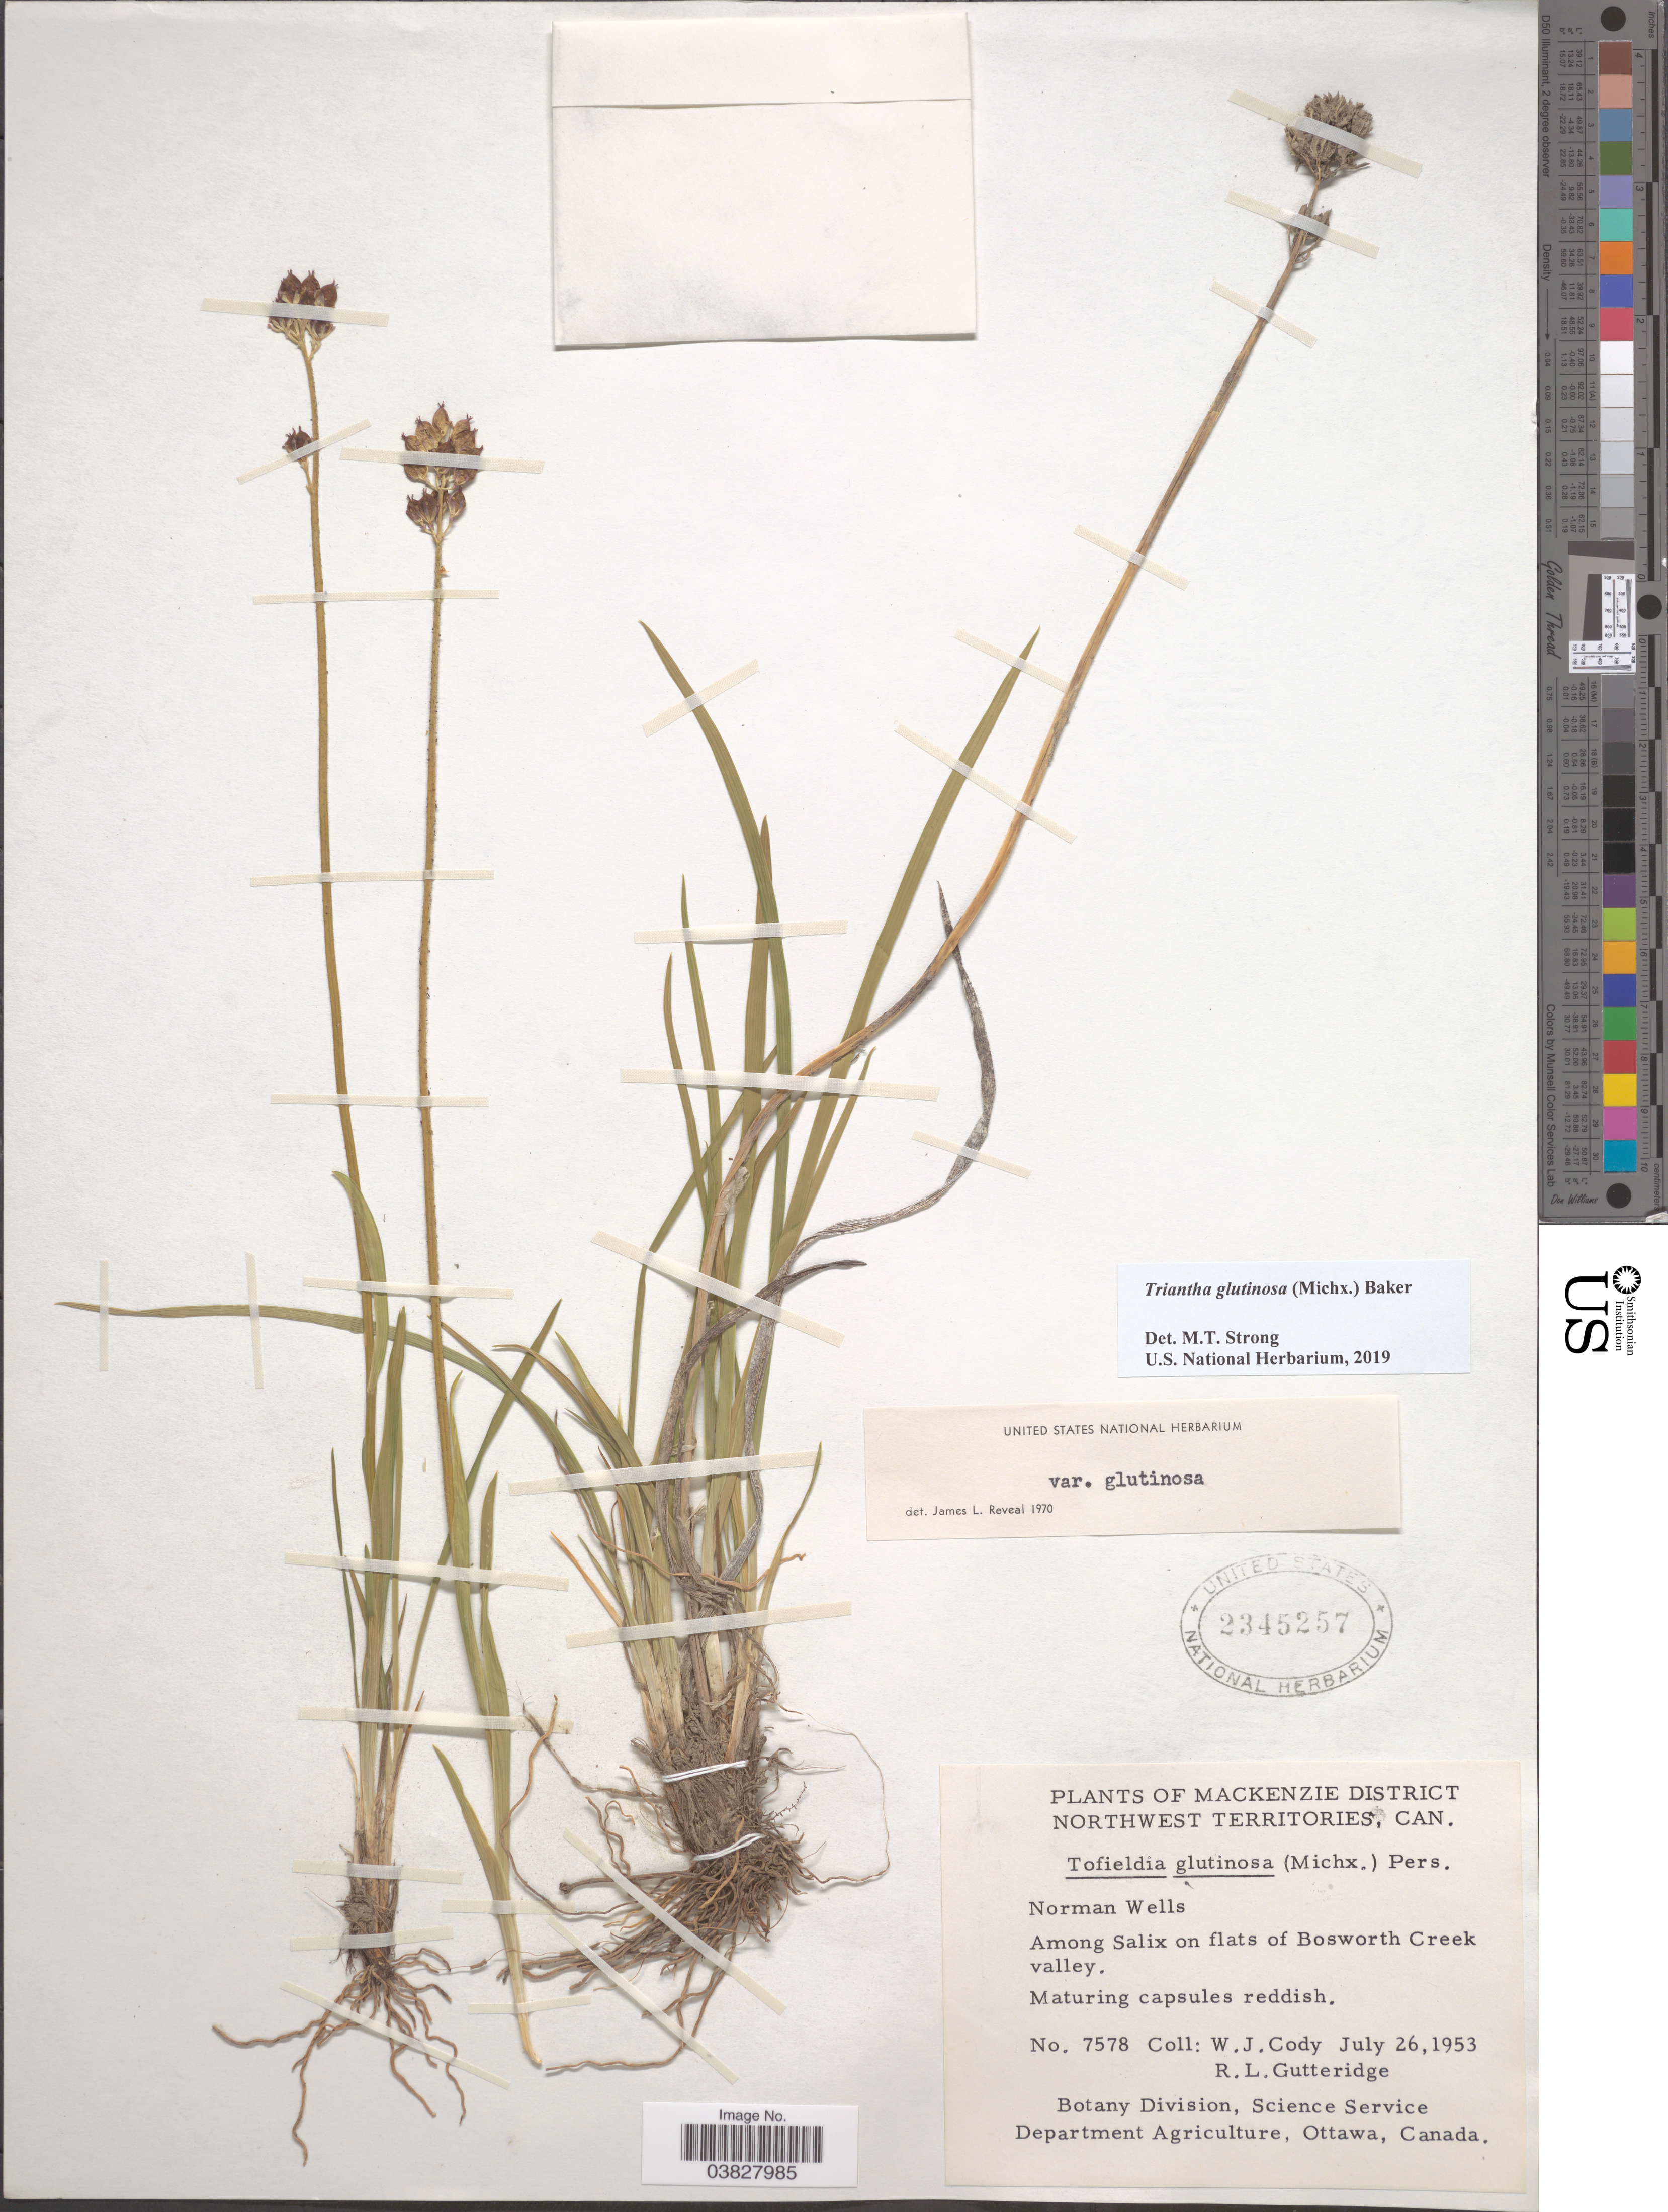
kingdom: Plantae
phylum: Tracheophyta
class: Liliopsida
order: Alismatales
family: Tofieldiaceae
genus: Triantha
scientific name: Triantha glutinosa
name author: (Michx.) Baker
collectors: W. Cody & R. Gutteridge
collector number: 7578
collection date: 1953-07-26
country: Canada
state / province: Northwest Territories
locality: Mackenzie District. Norman Wells. Among Salix on flats of Bosworth Creek valley.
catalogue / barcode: US 2345257